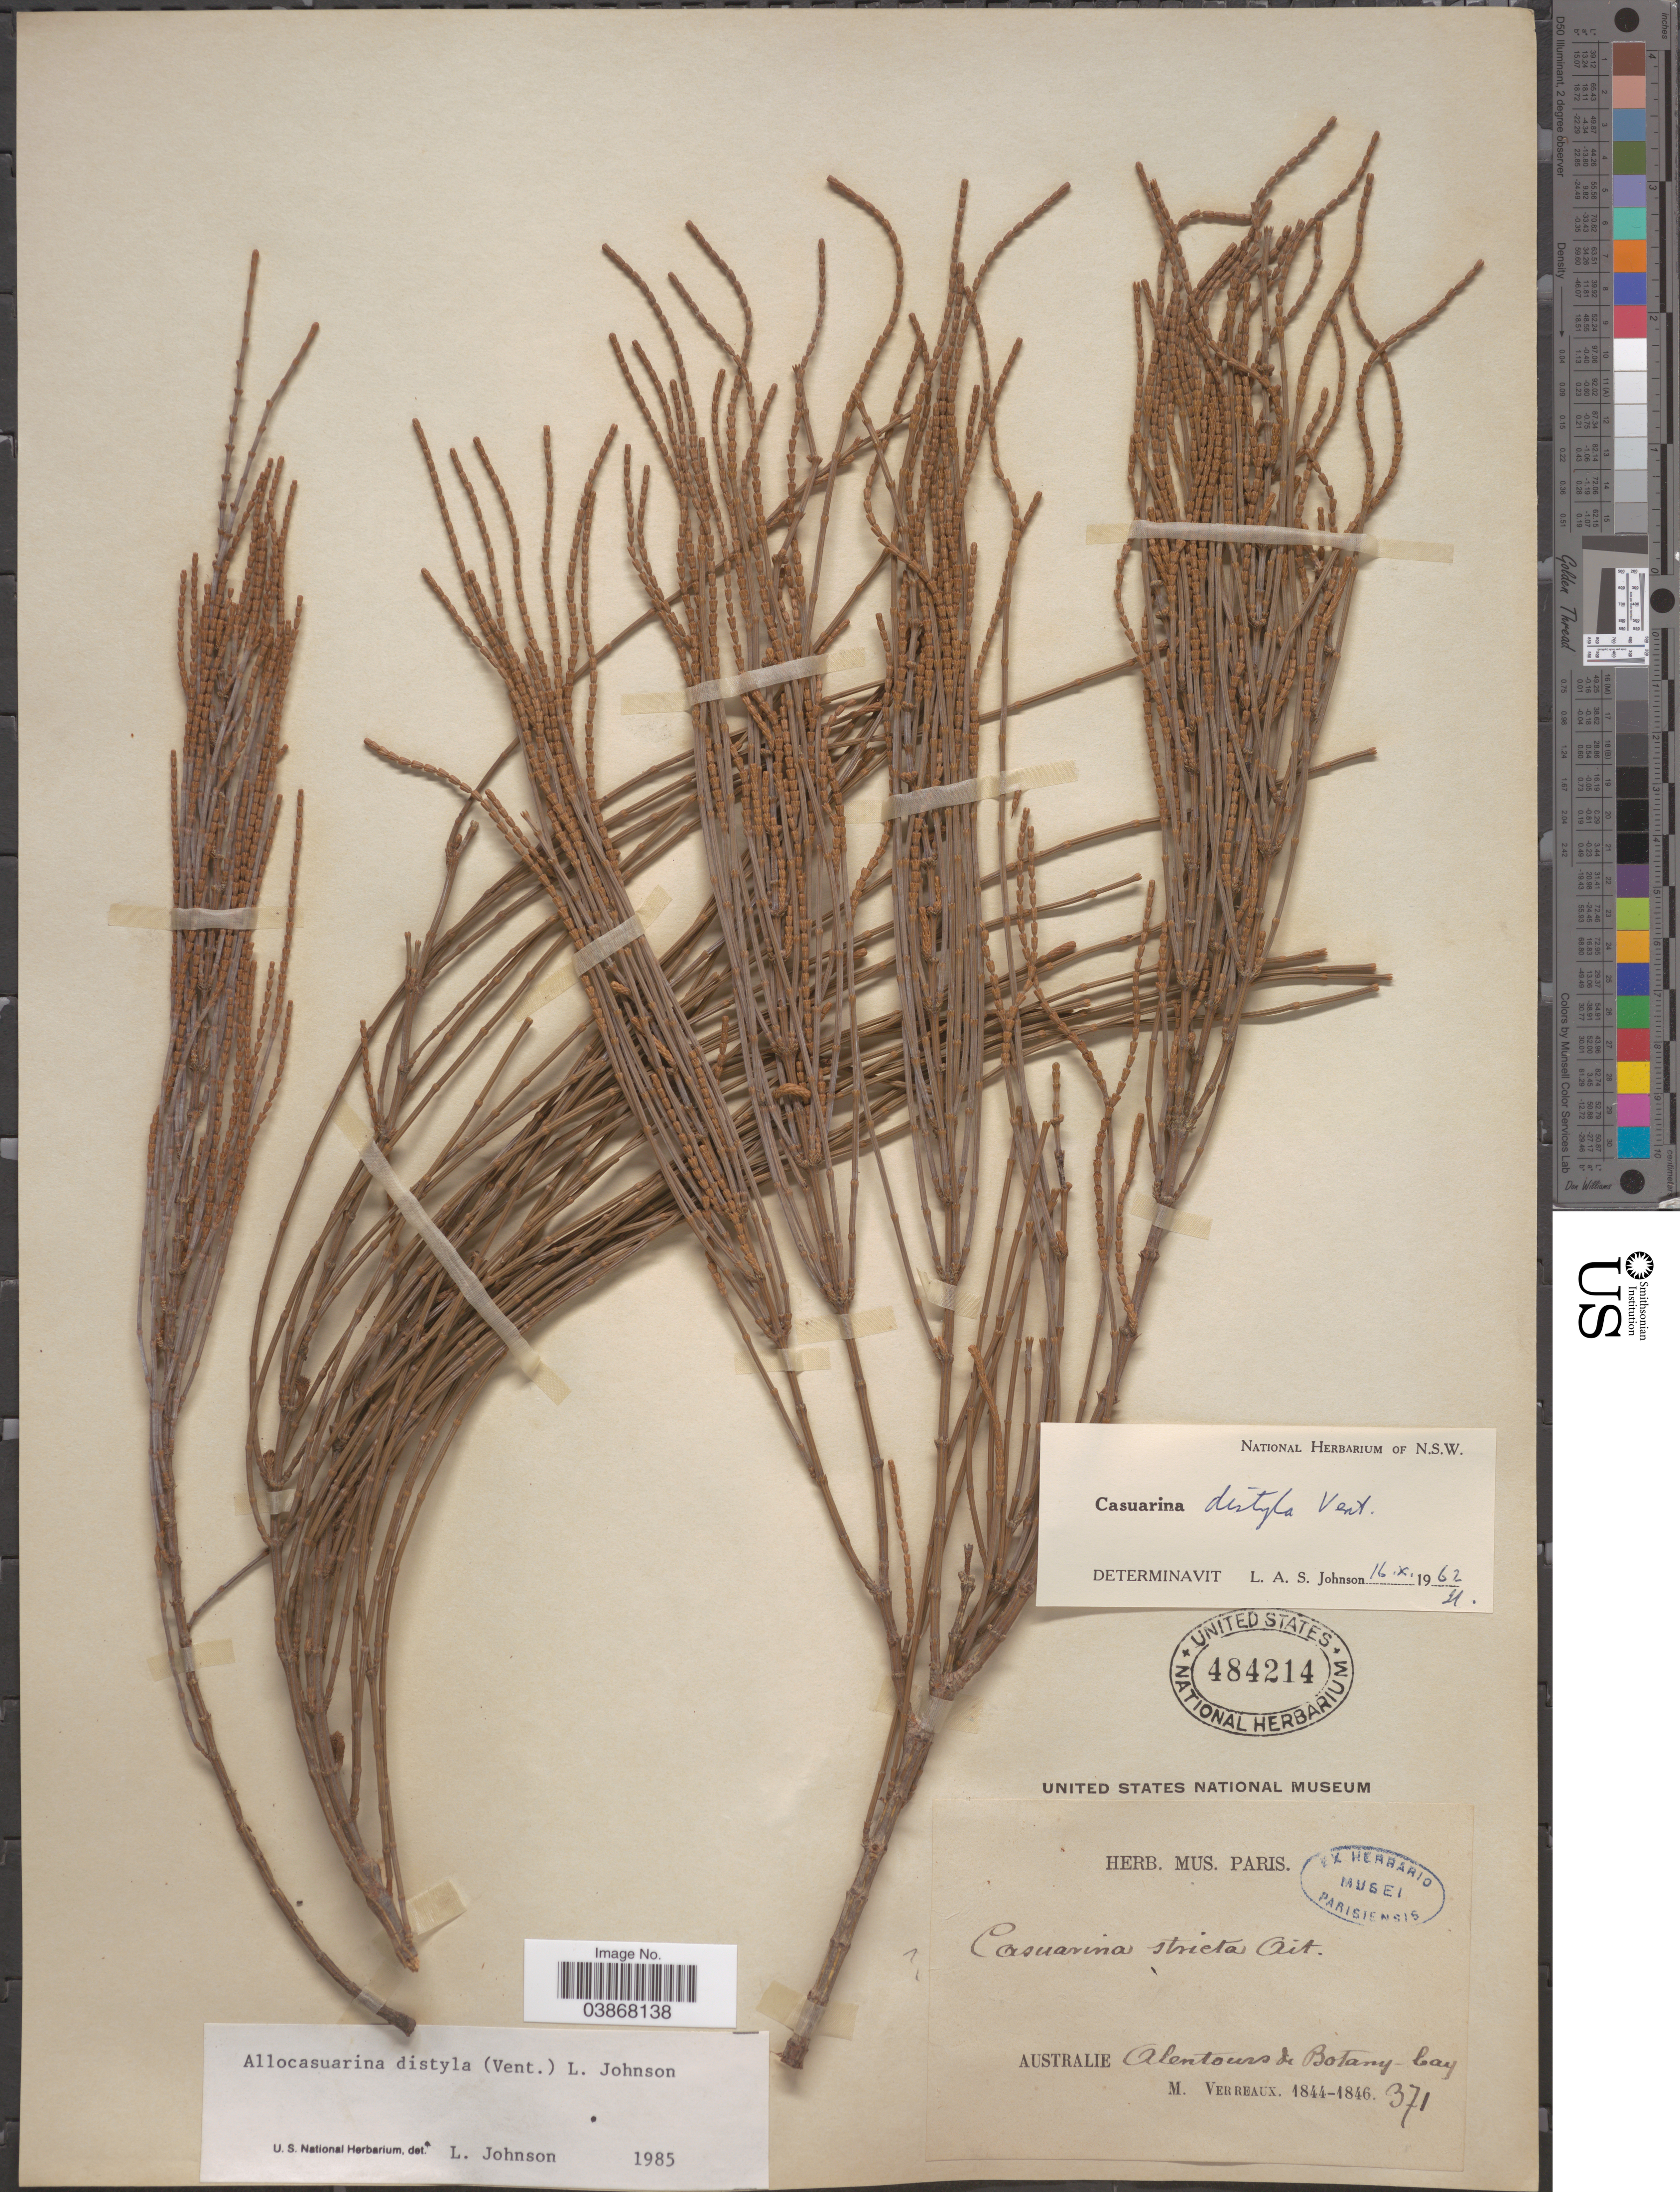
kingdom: Plantae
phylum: Tracheophyta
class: Magnoliopsida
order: Fagales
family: Casuarinaceae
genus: Allocasuarina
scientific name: Allocasuarina distyla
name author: (Vent.) L.A.S. Johnson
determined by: Johnson, L. A. S.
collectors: M. Verreaux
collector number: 371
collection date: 1844/1846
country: Australia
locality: Australie. Olentours de Botany bay.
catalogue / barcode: US 484214